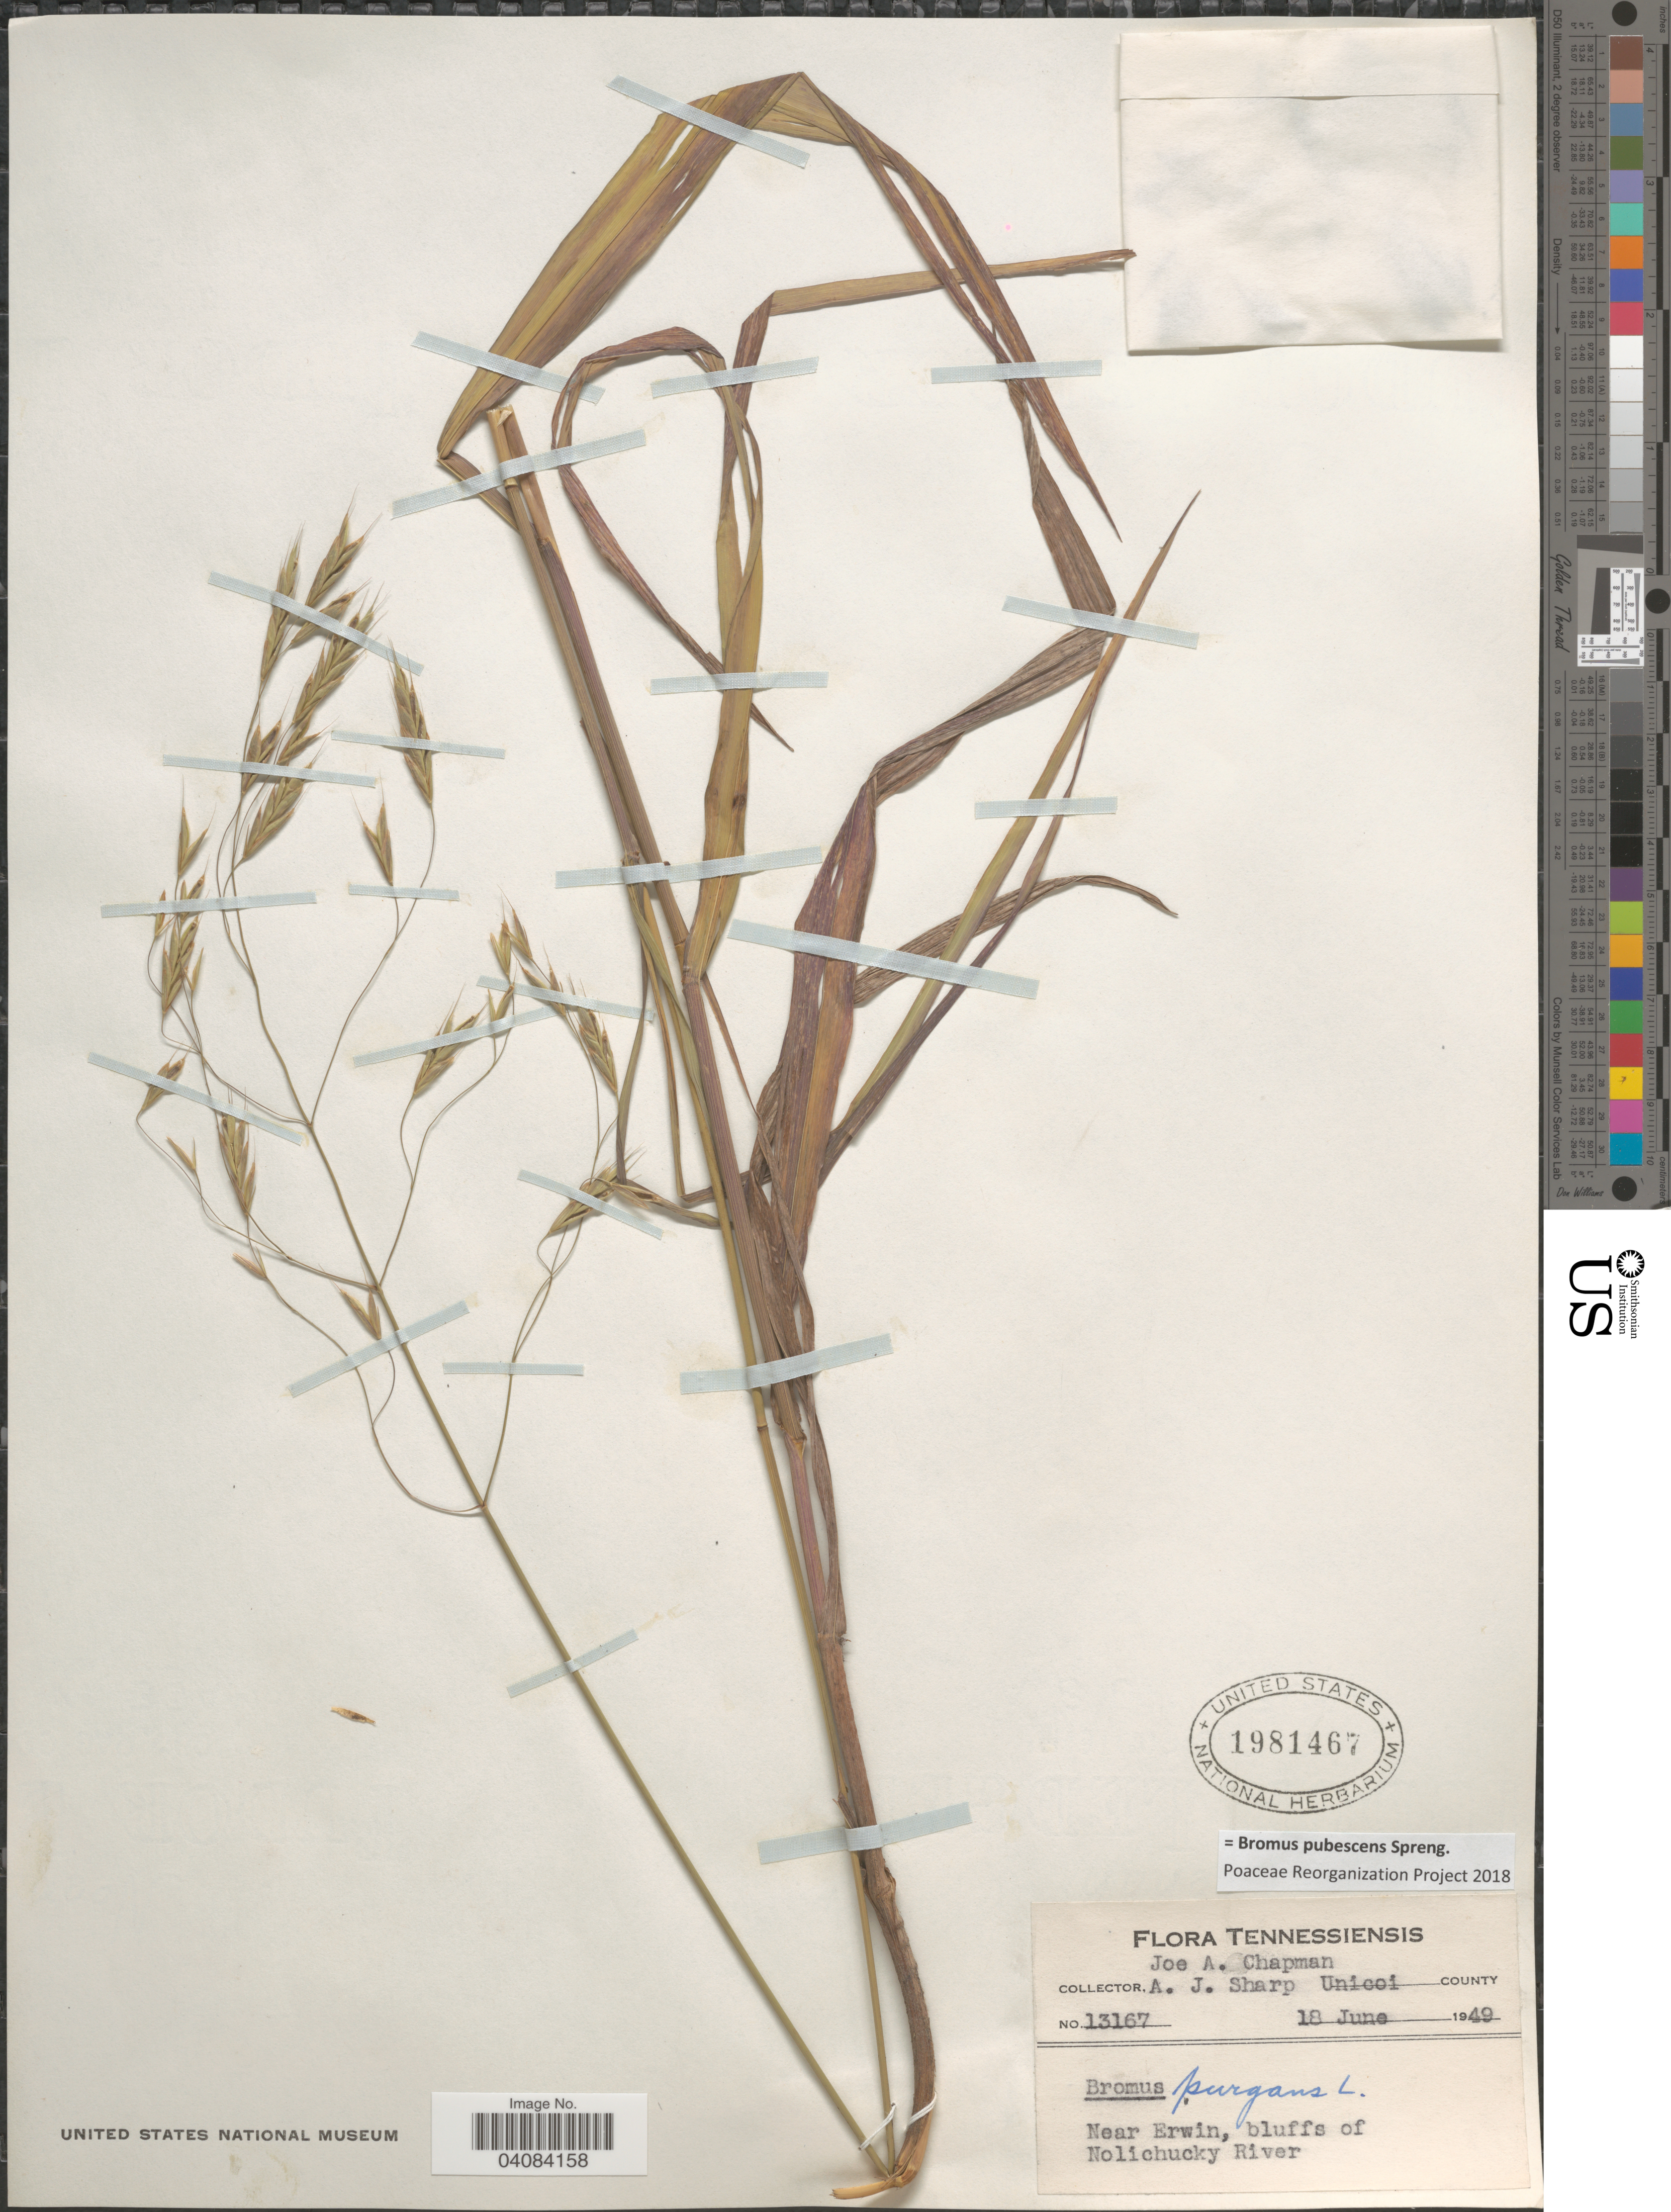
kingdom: Plantae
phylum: Tracheophyta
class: Liliopsida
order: Poales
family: Poaceae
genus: Bromus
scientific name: Bromus pubescens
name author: Muhl. ex Willd.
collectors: J. Chapman & A. J. Sharp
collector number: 13167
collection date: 1949-06-18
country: United States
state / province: Tennessee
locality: Unicoi County. Near Erwin, bluffs of Nolichucky River.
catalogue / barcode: US 1981467